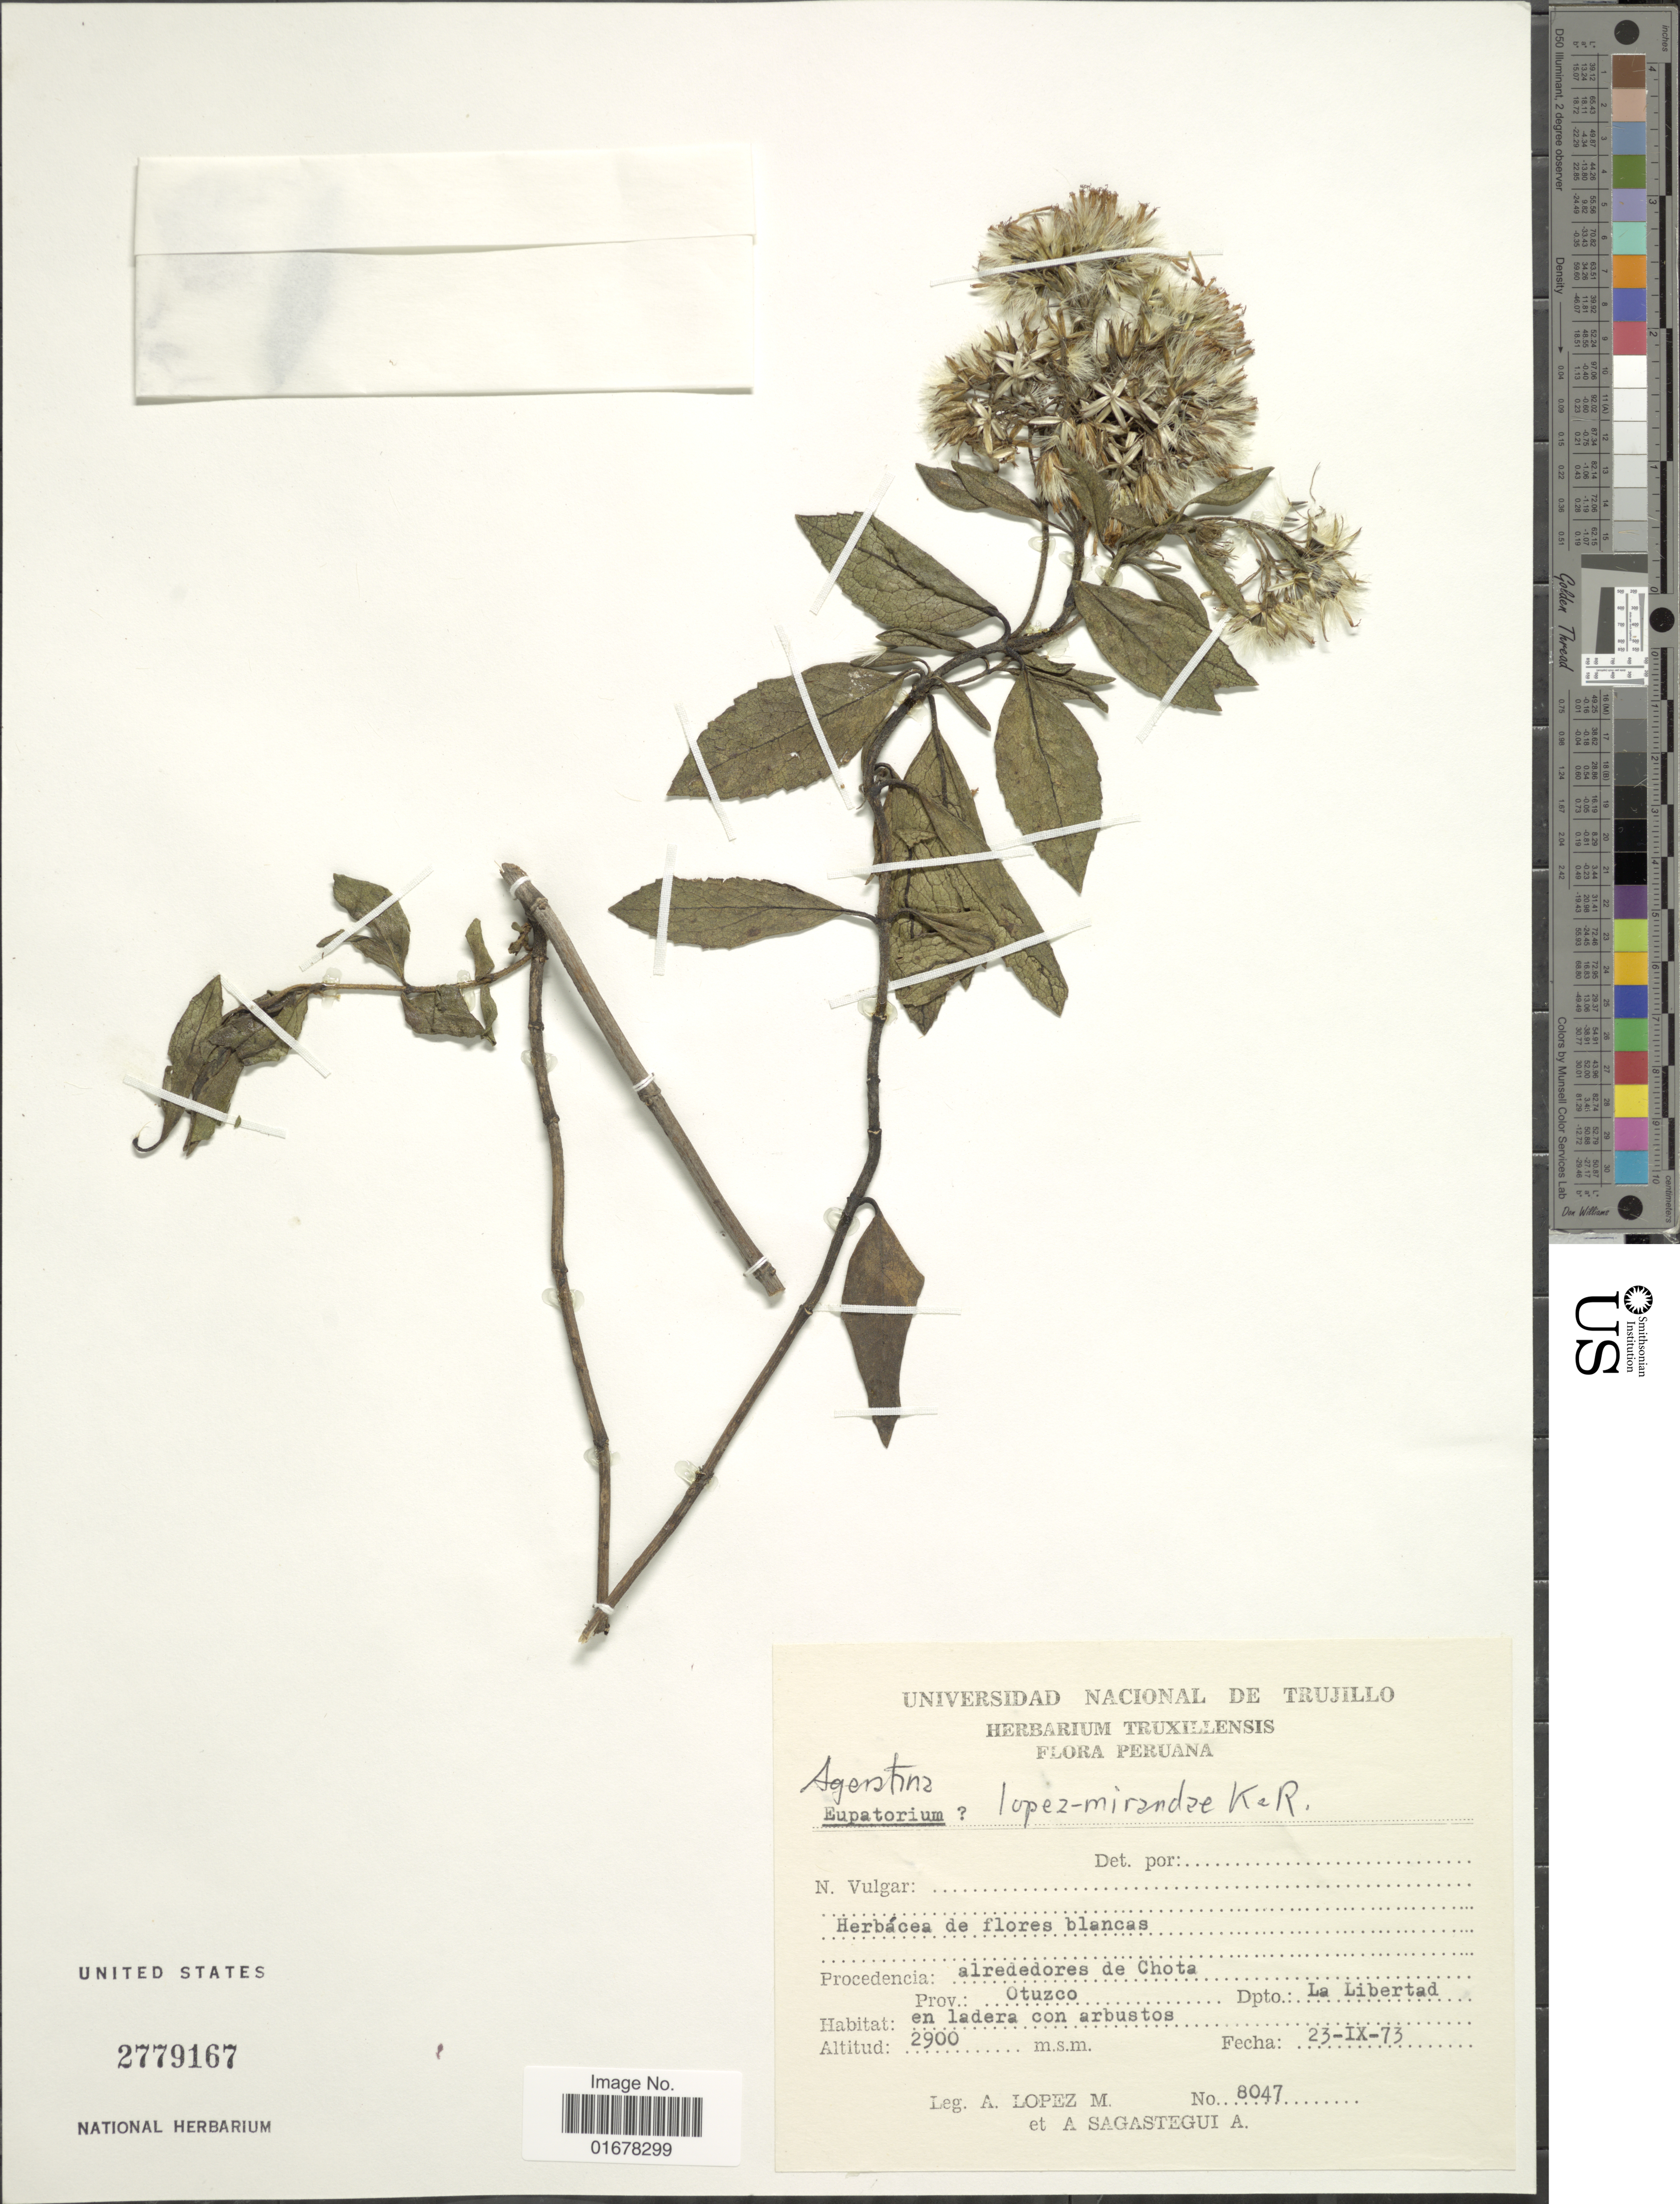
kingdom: Plantae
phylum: Tracheophyta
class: Magnoliopsida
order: Asterales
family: Asteraceae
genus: Ageratina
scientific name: Ageratina lopez-mirandae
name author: R.M. King & H. Rob.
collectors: A. López M. & A. Sagástegui A.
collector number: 8047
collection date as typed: Transcribed d/m/y: 23/9/73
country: Peru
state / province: La Libertad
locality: Procedencia: alrededores de Chota, Prov.: Otuzca, Dpto.: La Libertad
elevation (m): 2900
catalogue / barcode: US 2779167